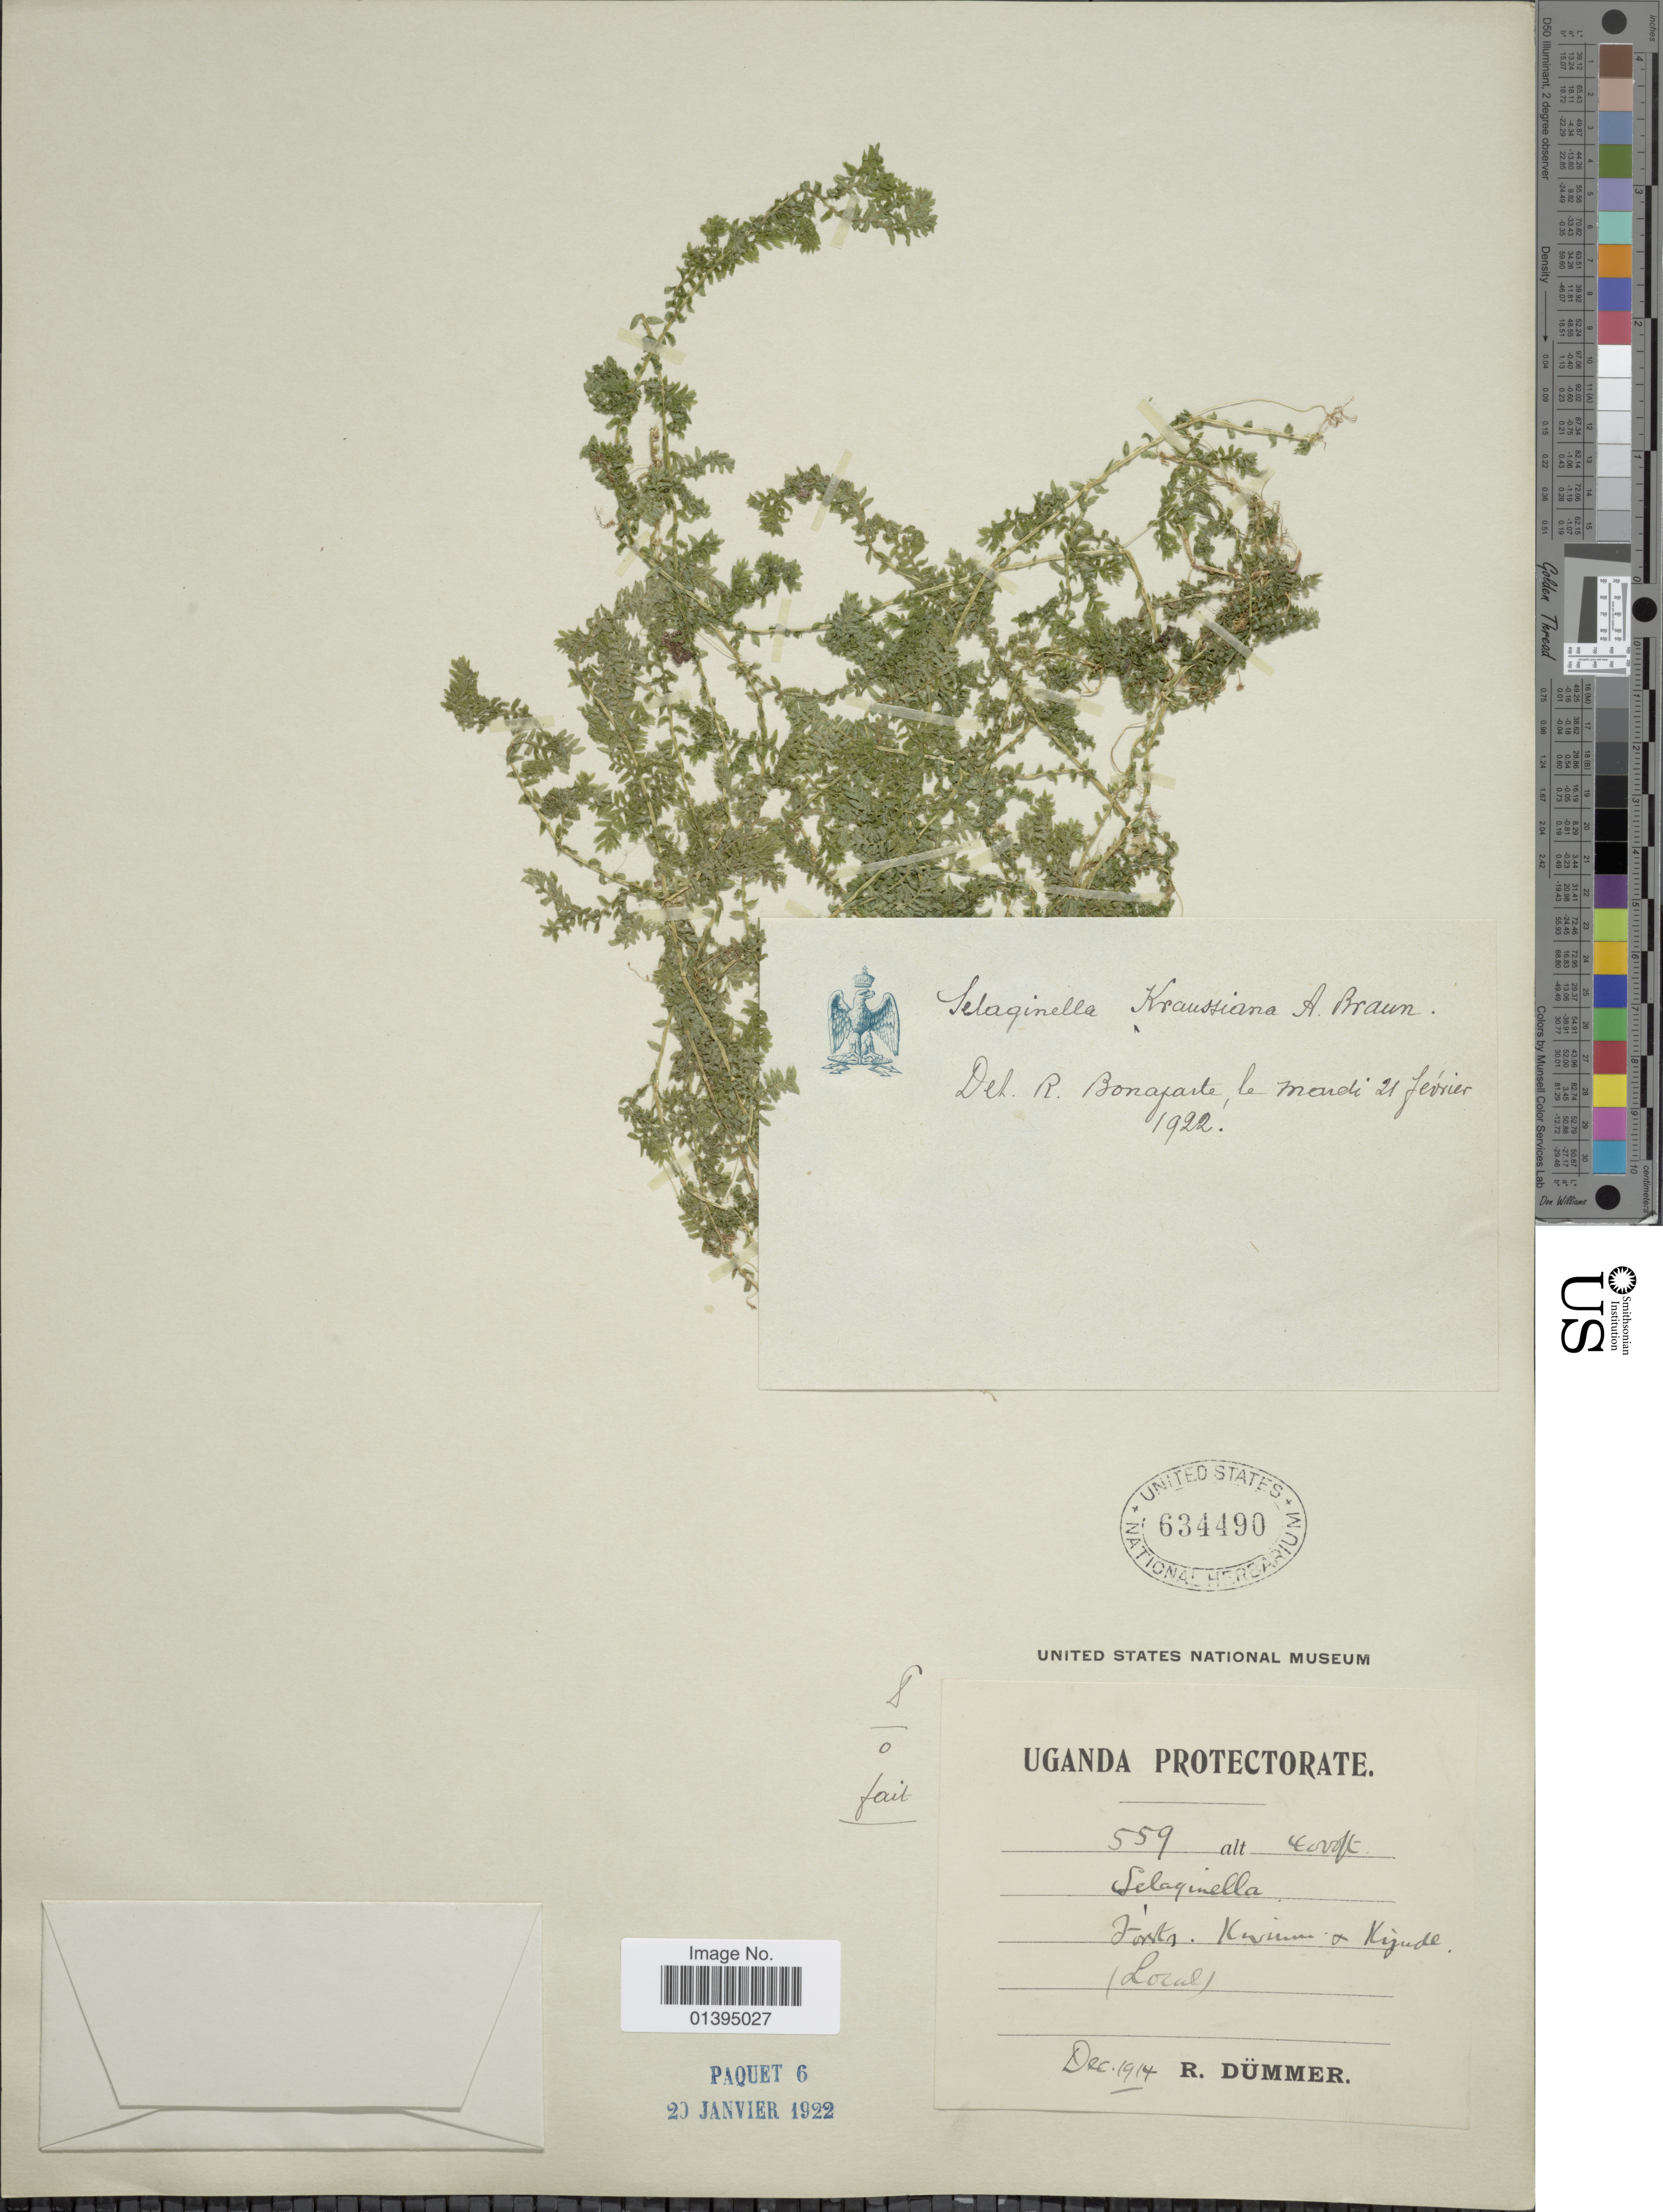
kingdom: Plantae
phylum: Tracheophyta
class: Lycopodiopsida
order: Selaginellales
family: Selaginellaceae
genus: Selaginella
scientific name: Selaginella kraussiana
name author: (Kunze) A. Braun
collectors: R. A. Dümmer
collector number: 559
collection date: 1914-12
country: Uganda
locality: Kewian & Kigude (Local) [interpreted]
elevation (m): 1219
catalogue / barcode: US 634490